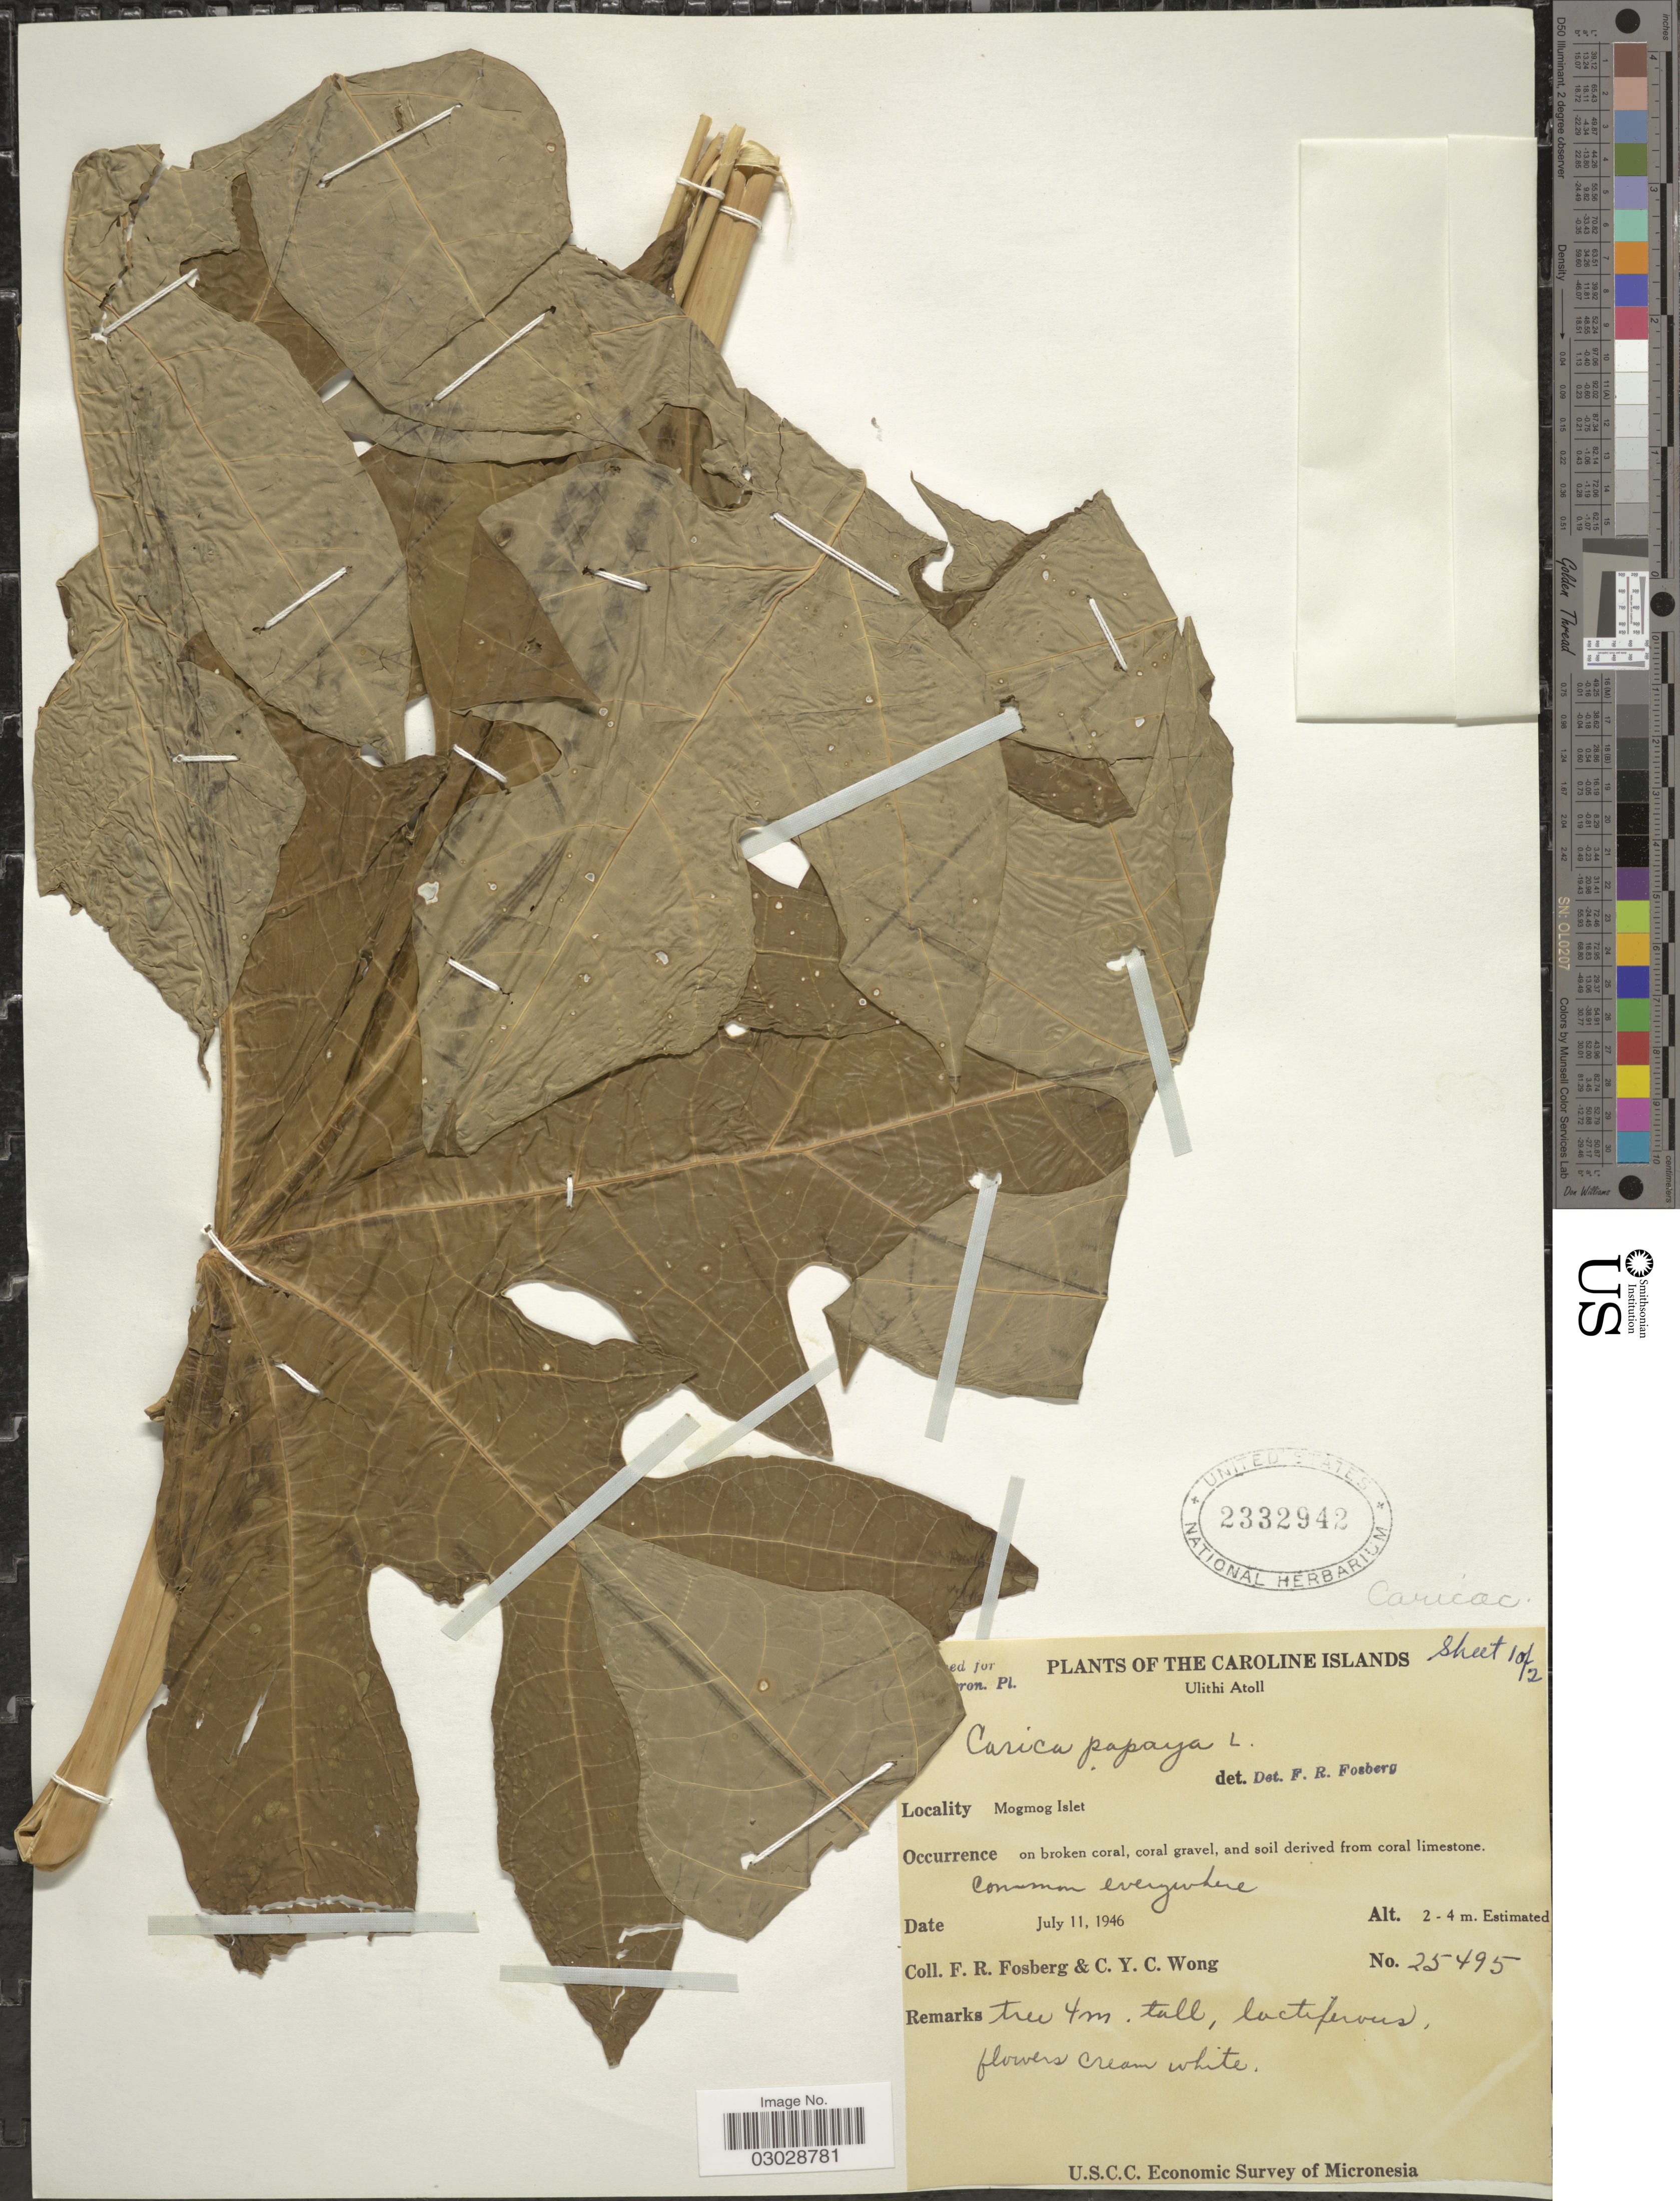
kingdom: Plantae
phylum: Tracheophyta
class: Magnoliopsida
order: Brassicales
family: Caricaceae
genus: Carica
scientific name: Carica papaya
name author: L.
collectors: F. R. Fosberg & C. Y. C. Wong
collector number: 23495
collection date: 1946-07-11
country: Micronesia, Federated States of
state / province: Yap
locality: The Caroline Islands. Ulithi Atoll. Mogmog Islet.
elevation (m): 2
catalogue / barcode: US 2332942